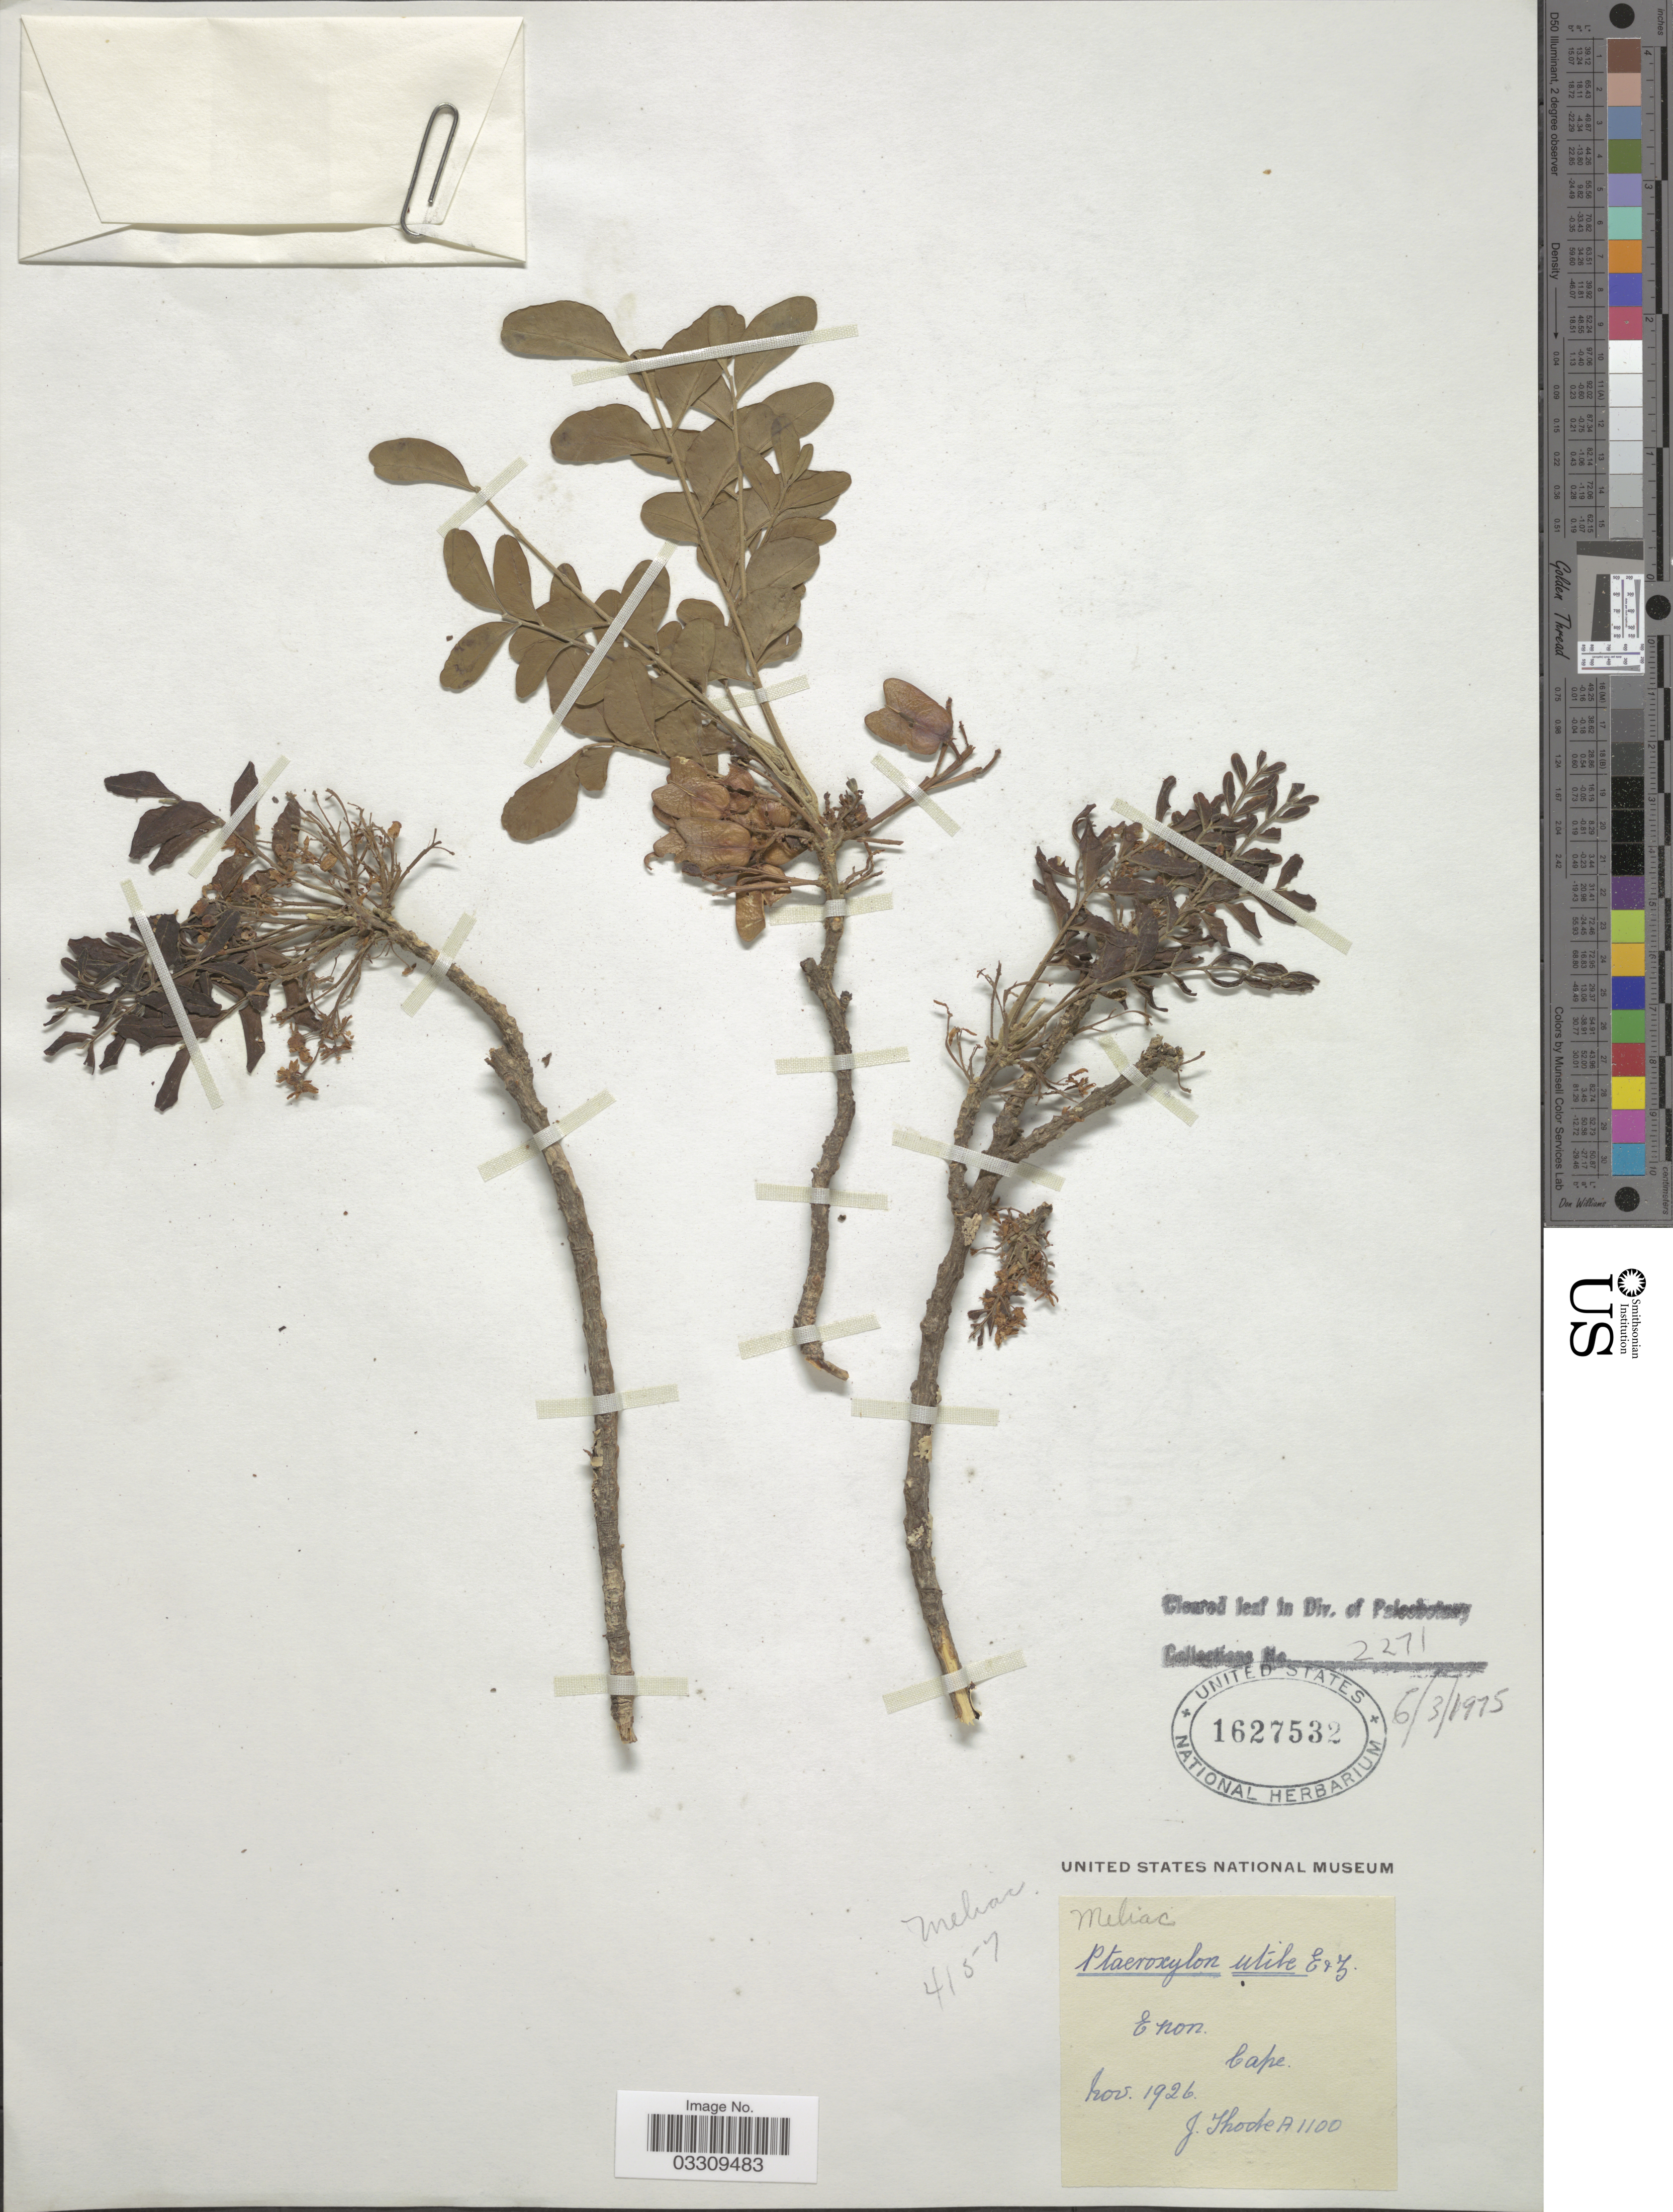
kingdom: Plantae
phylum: Tracheophyta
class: Magnoliopsida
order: Sapindales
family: Rutaceae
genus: Ptaeroxylon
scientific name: Ptaeroxylon utile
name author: Eckl. & Zeyh.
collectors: J. Thode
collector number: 1100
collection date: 1926-11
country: South Africa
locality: Enon. Cape.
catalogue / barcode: US 1627532